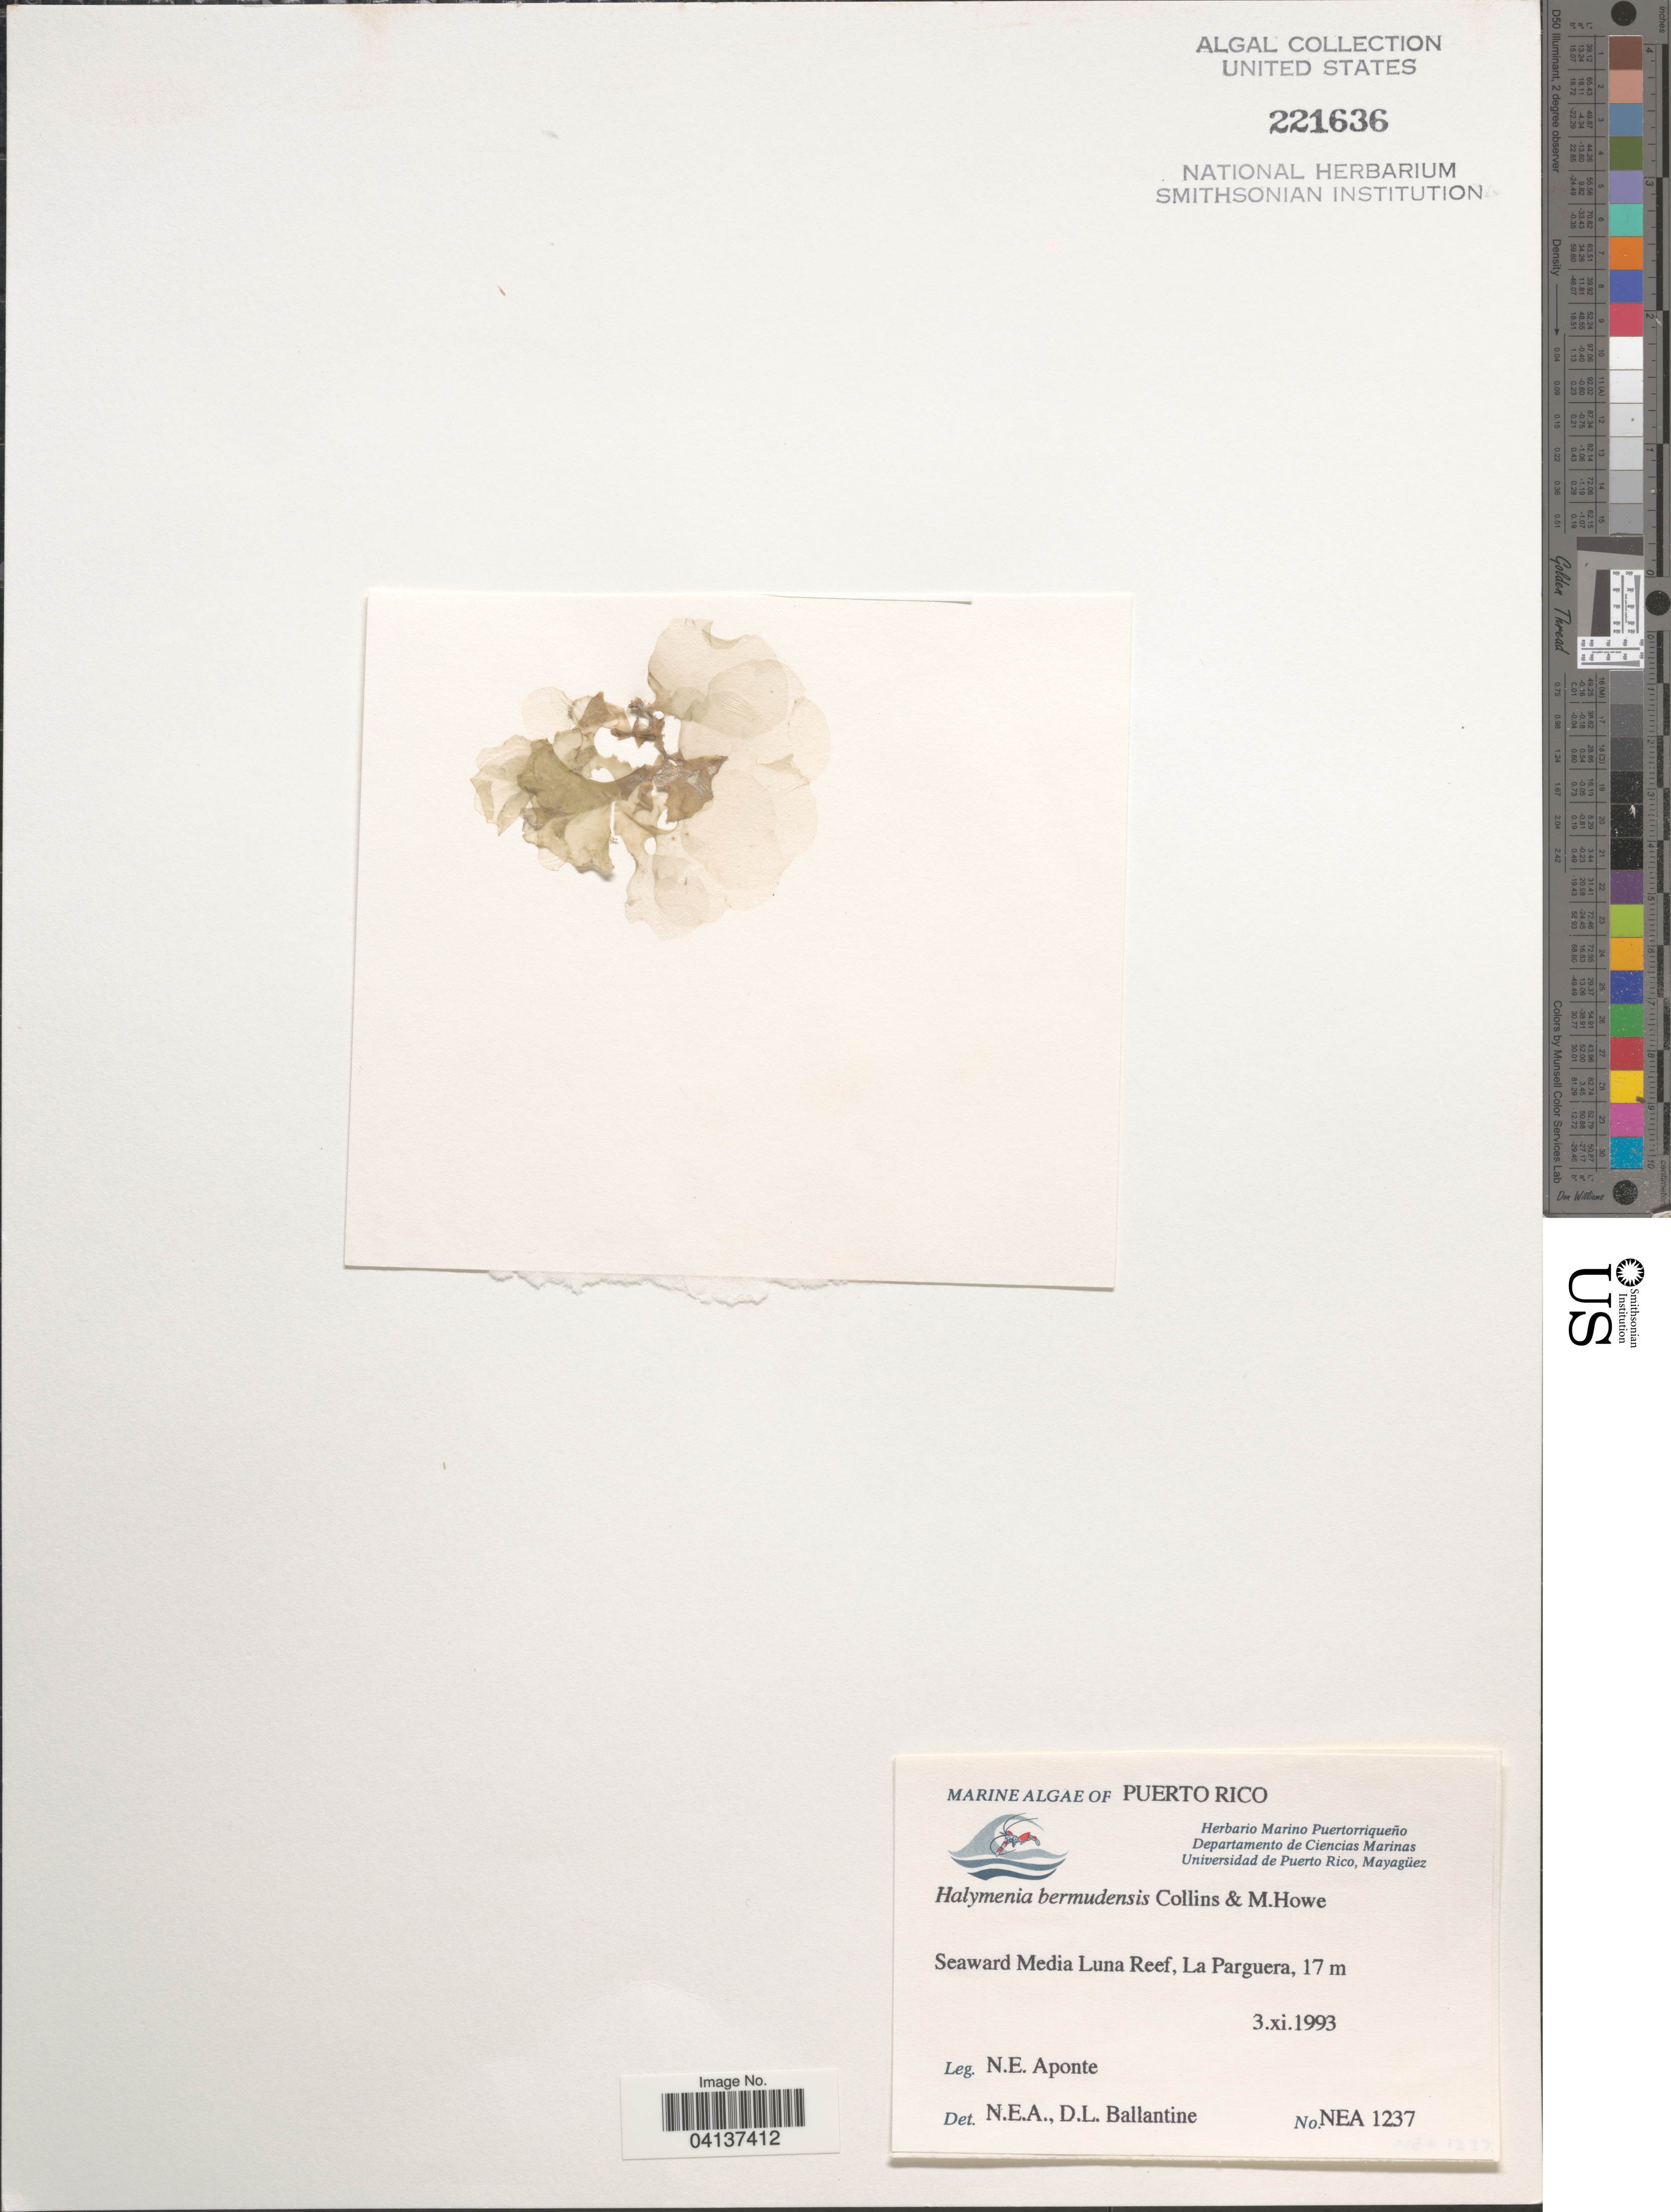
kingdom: Plantae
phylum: Rhodophyta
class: Florideophyceae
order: Halymeniales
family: Halymeniaceae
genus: Cryptonemia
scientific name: Cryptonemia bermudensis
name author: (Collins & M. Howe) C.W.Schneid. et al.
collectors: N. E. Aponte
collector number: NEA 1237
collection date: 1993-11-03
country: Puerto Rico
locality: Seaward Media Luna Reef, La Parguera.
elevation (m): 17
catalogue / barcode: US 221636